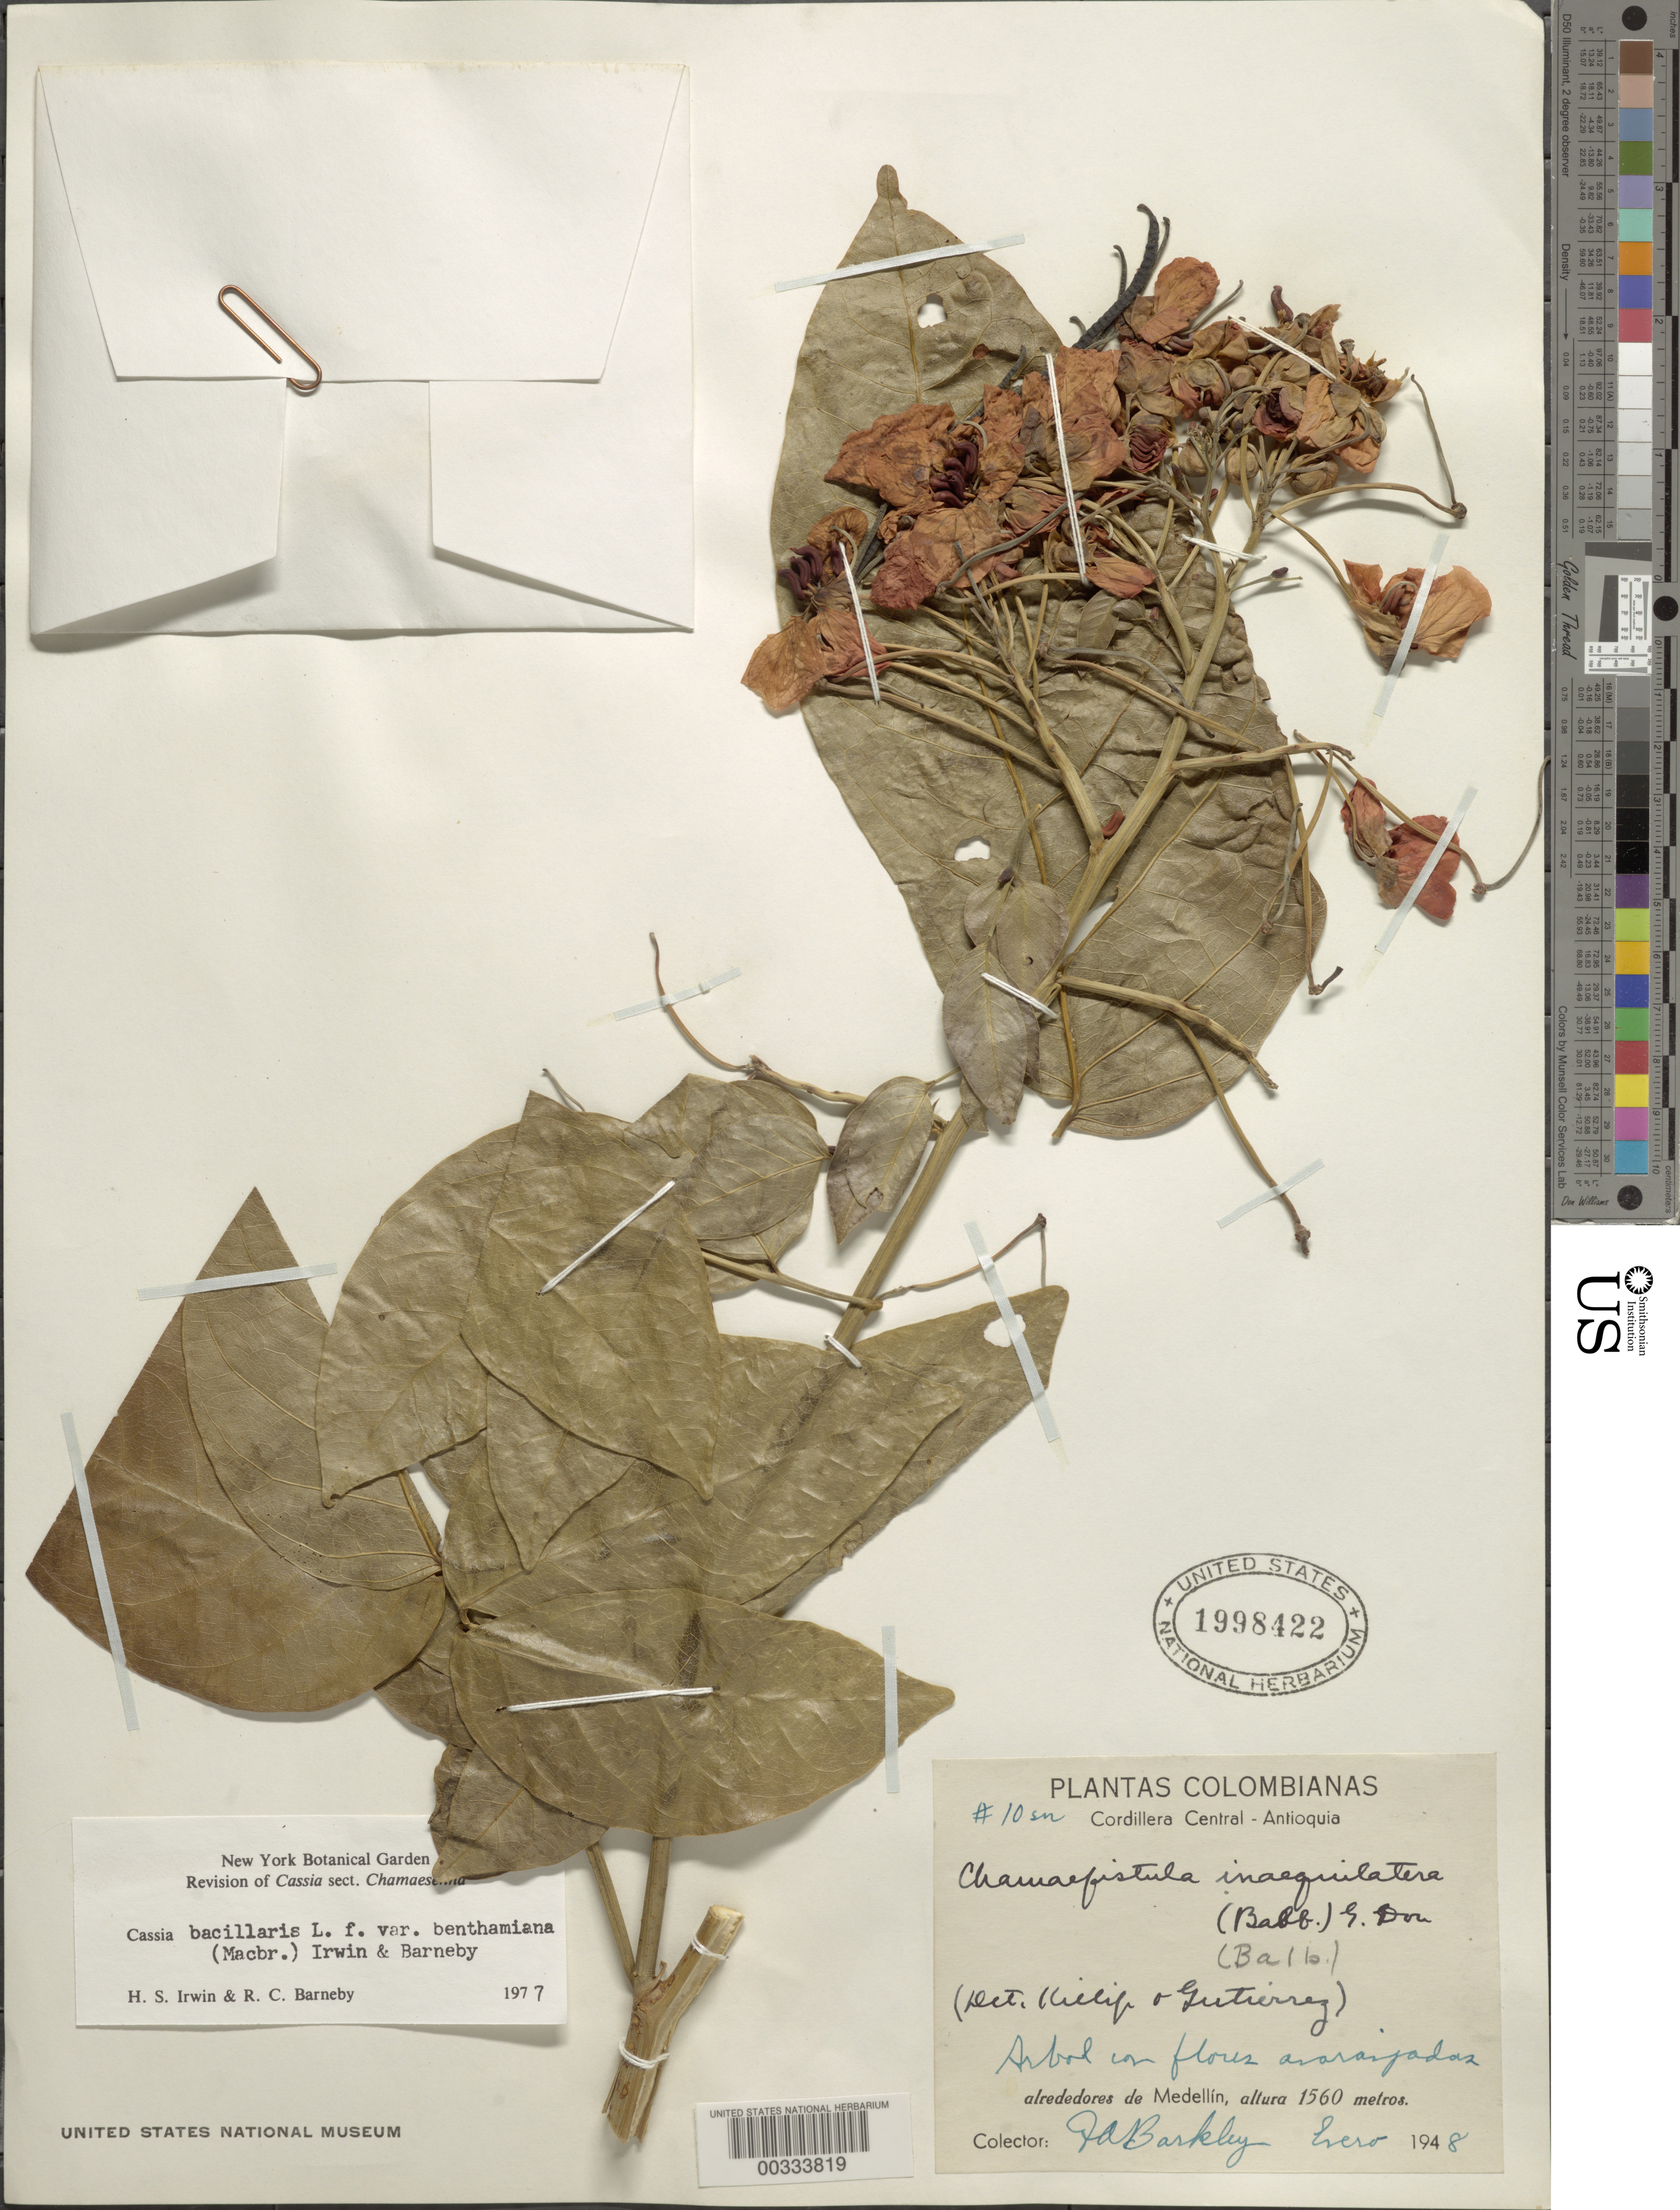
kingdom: Plantae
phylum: Tracheophyta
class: Magnoliopsida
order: Fabales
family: Fabaceae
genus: Senna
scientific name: Senna bacillaris var. benthamiana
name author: (J.F. Macbr.) H.S. Irwin & Barneby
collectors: F. A. Barkley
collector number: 10sn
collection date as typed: Jan 1948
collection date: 1948-01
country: Colombia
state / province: Antioquia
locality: Vicinity of Medellin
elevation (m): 1560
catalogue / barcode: US 1998422